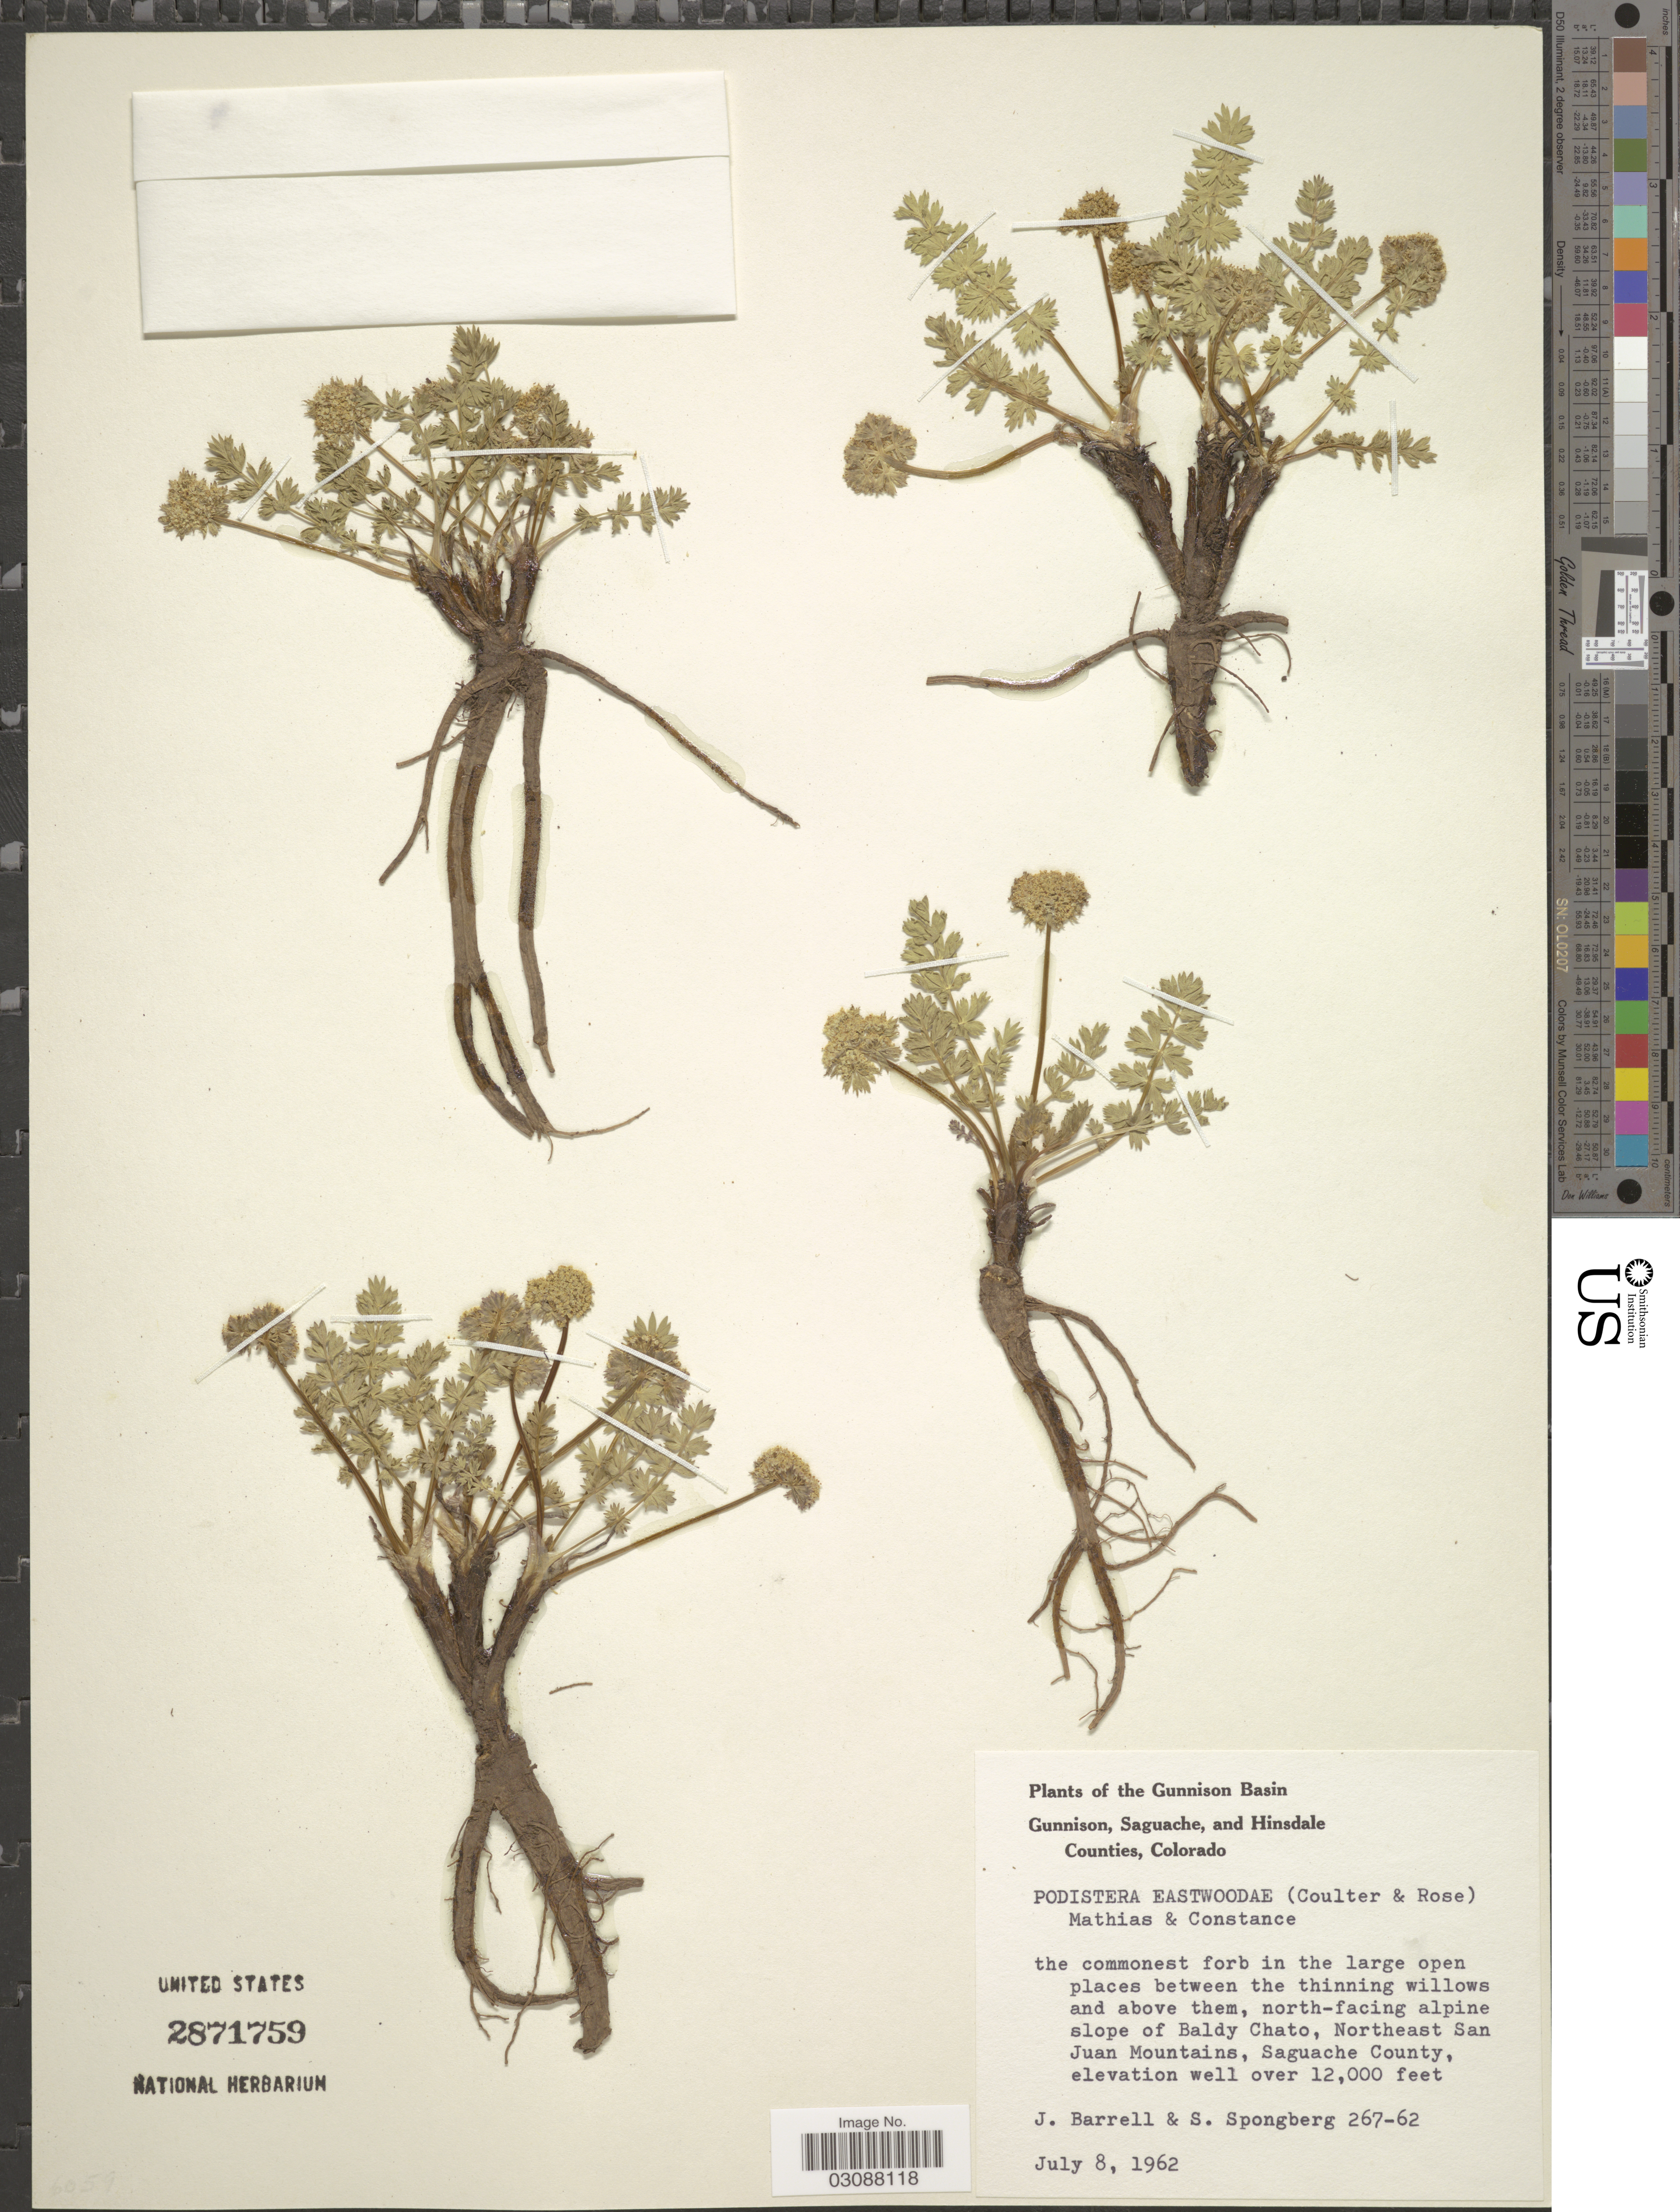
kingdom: Plantae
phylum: Tracheophyta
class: Magnoliopsida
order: Apiales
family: Apiaceae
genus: Podistera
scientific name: Podistera eastwoodiae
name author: (J.M. Coult. & Rose) Mathias & Constance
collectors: J. Barrell & S. A.Spongberg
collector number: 267-62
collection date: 1962-07-08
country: United States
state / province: Colorado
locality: The Gunnison Basin, in the large open places between the thinning willows and above them, north-facing alpine slope of Baldy Chato, Northeast San Juan Mountains, Saguache County.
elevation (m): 3658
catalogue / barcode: US 2871759